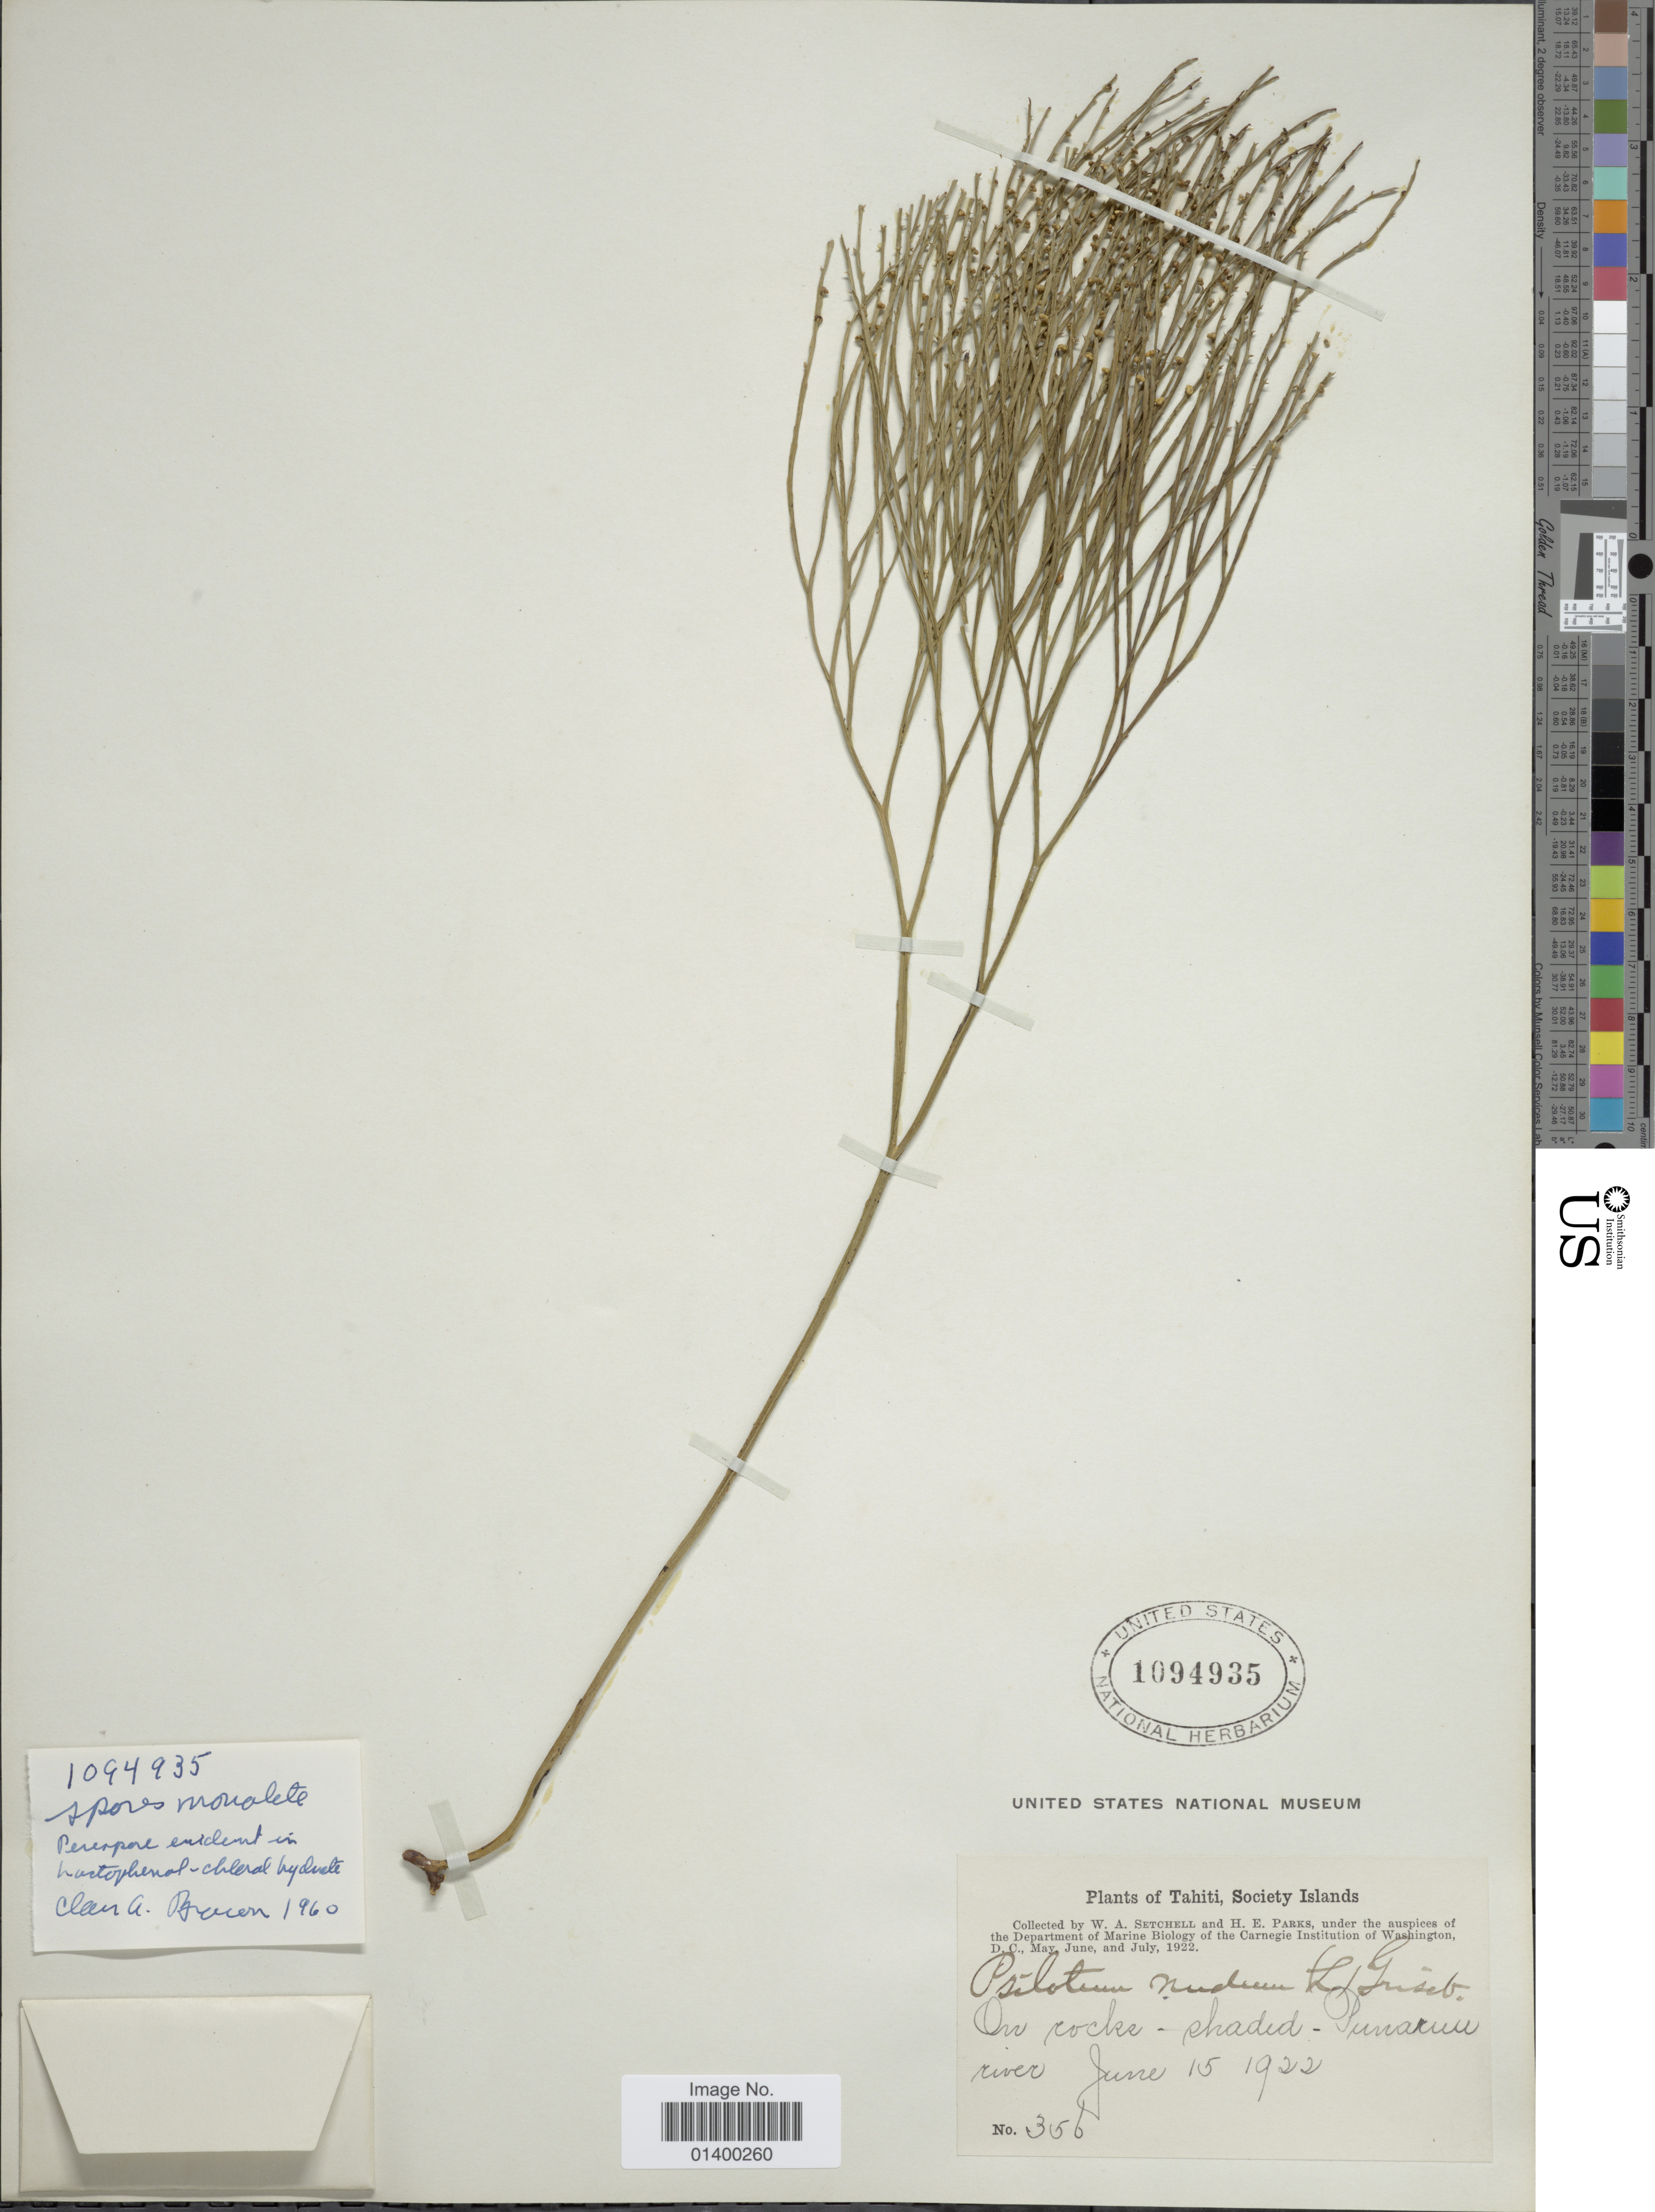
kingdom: Plantae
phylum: Tracheophyta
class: Polypodiopsida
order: Psilotales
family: Psilotaceae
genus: Psilotum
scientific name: Psilotum nudum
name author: (L.) P. Beauv.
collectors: W. Setchell & H. E. Parks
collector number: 356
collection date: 1922-06-15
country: French Polynesia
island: Tahiti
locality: Tahiti, Society Islands, on rocky shaded Punaruu river [interpreted]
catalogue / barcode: US 1094935